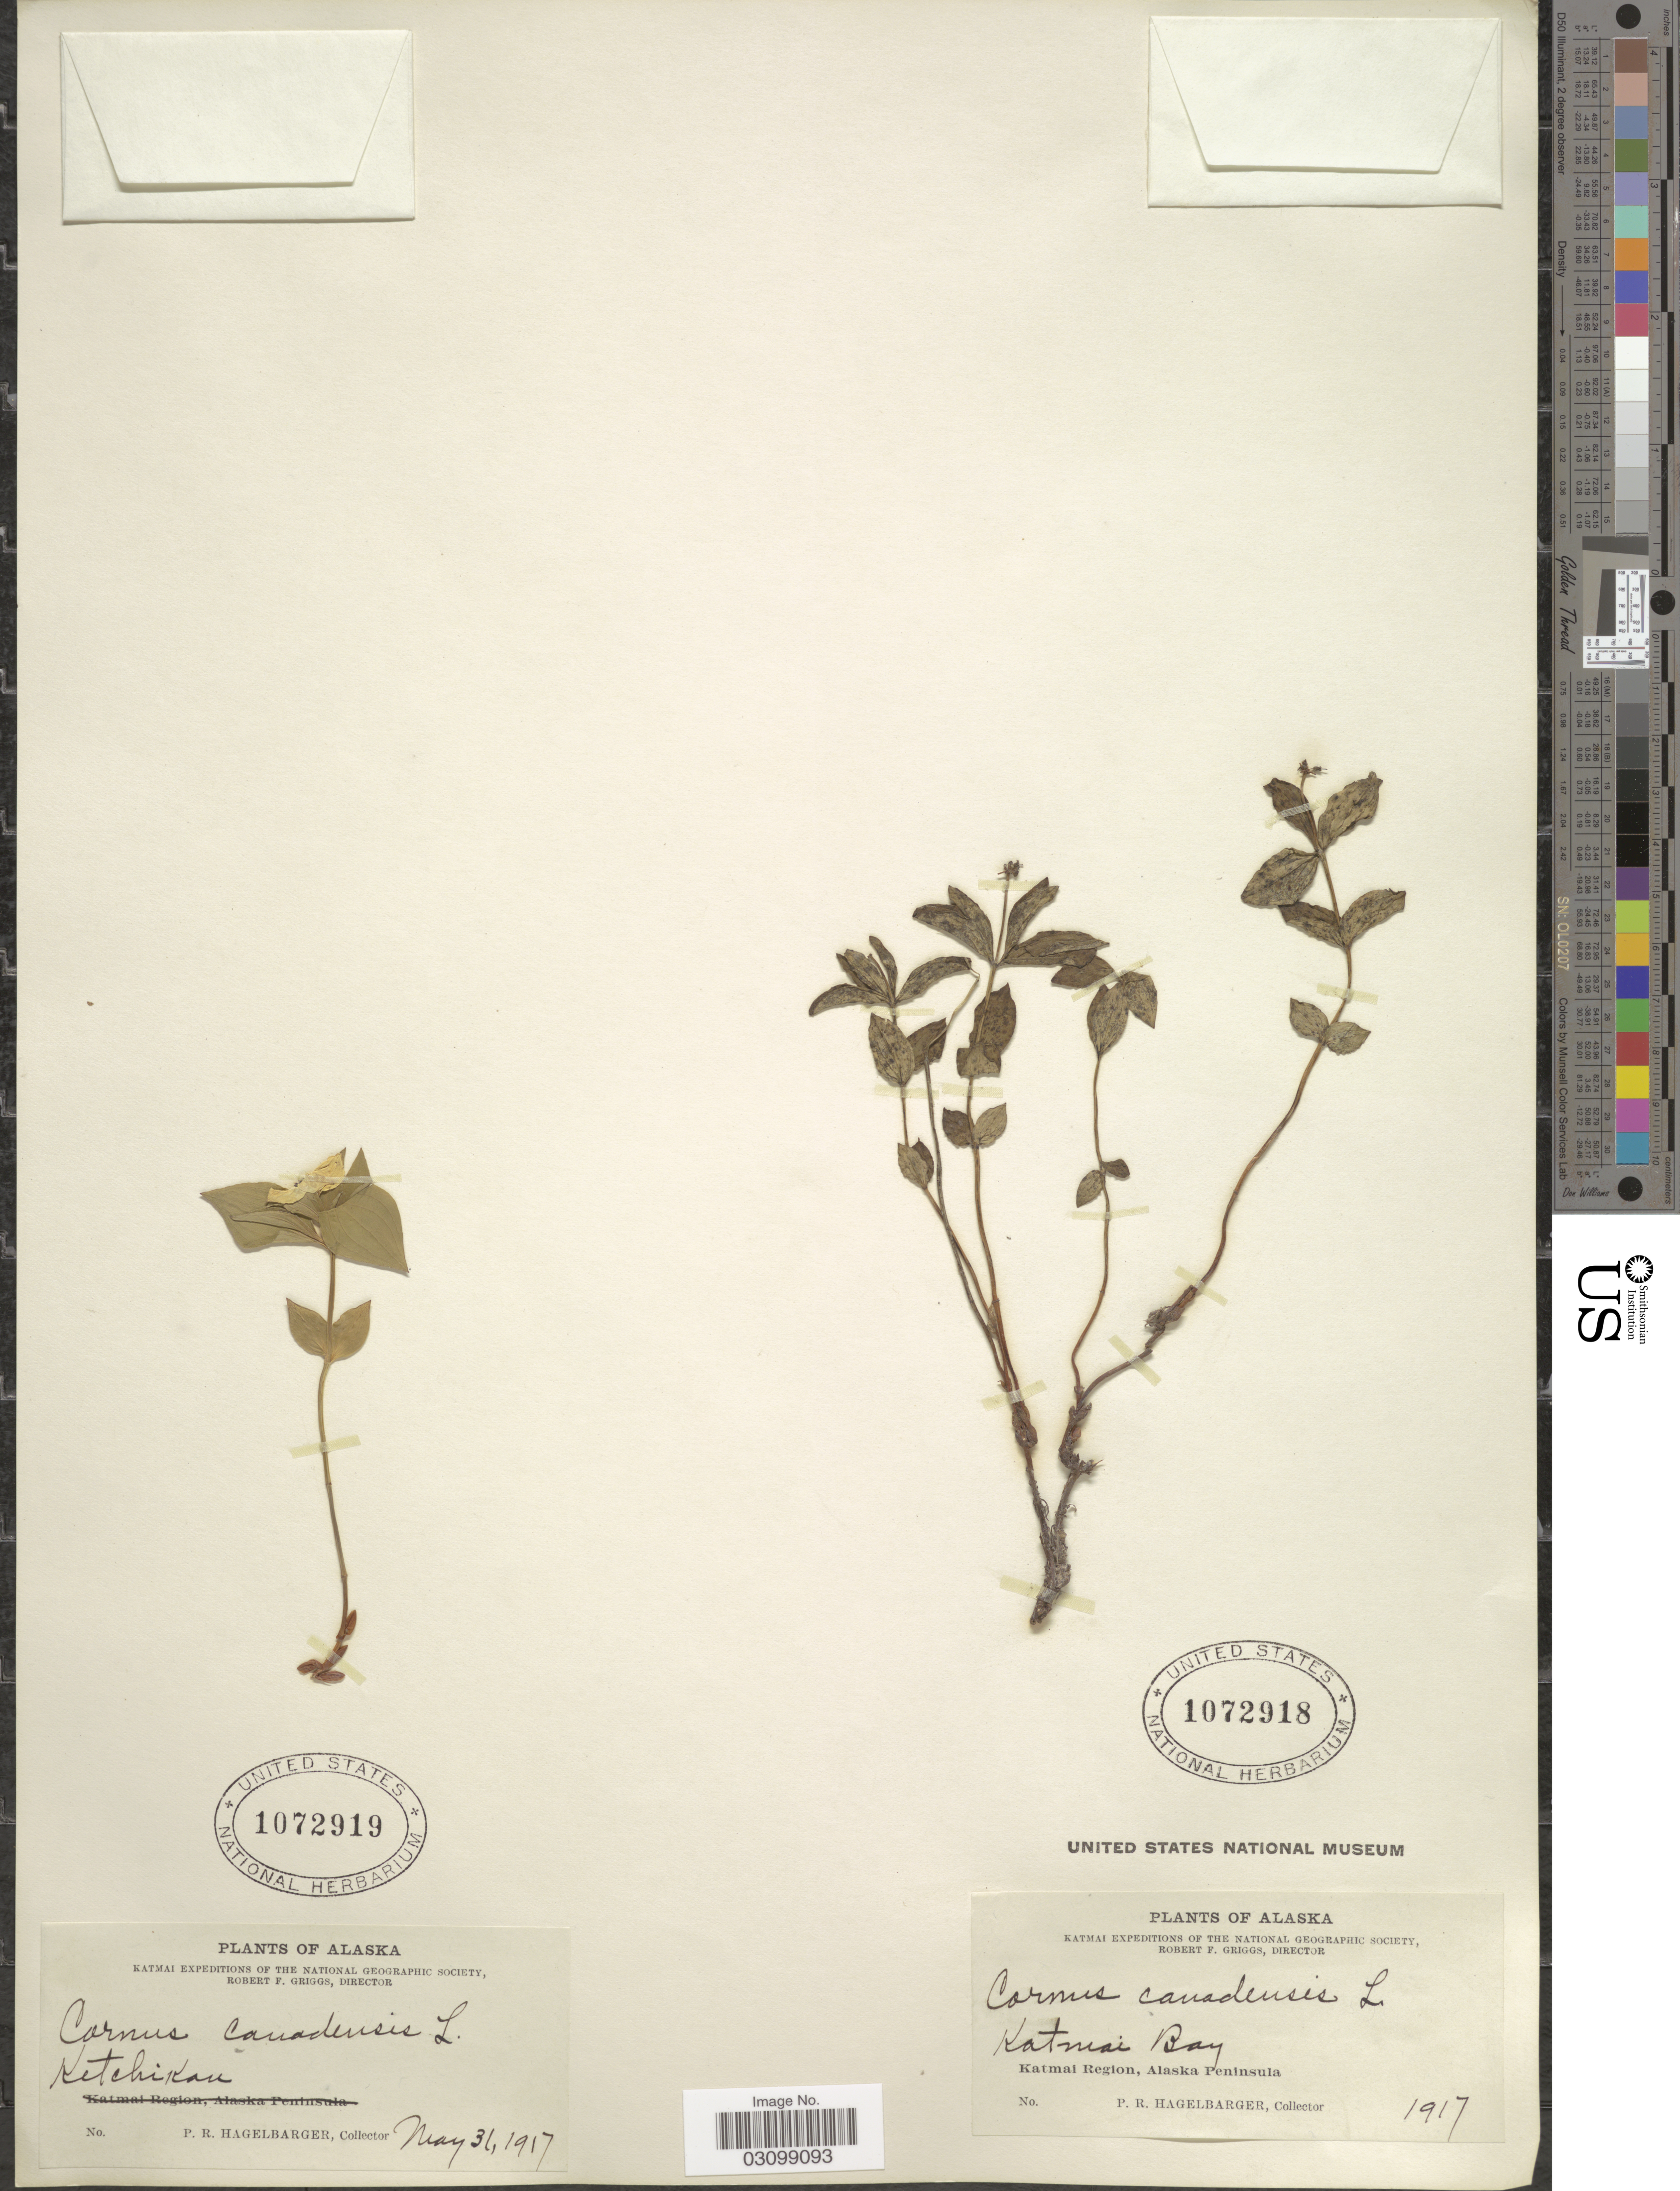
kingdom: Plantae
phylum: Tracheophyta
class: Magnoliopsida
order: Cornales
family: Cornaceae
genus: Cornus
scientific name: Cornus canadensis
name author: L.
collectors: P. Hagelbarger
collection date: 1917-05-31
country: United States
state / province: Alaska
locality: Ketchikan.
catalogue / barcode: US 1072919-2